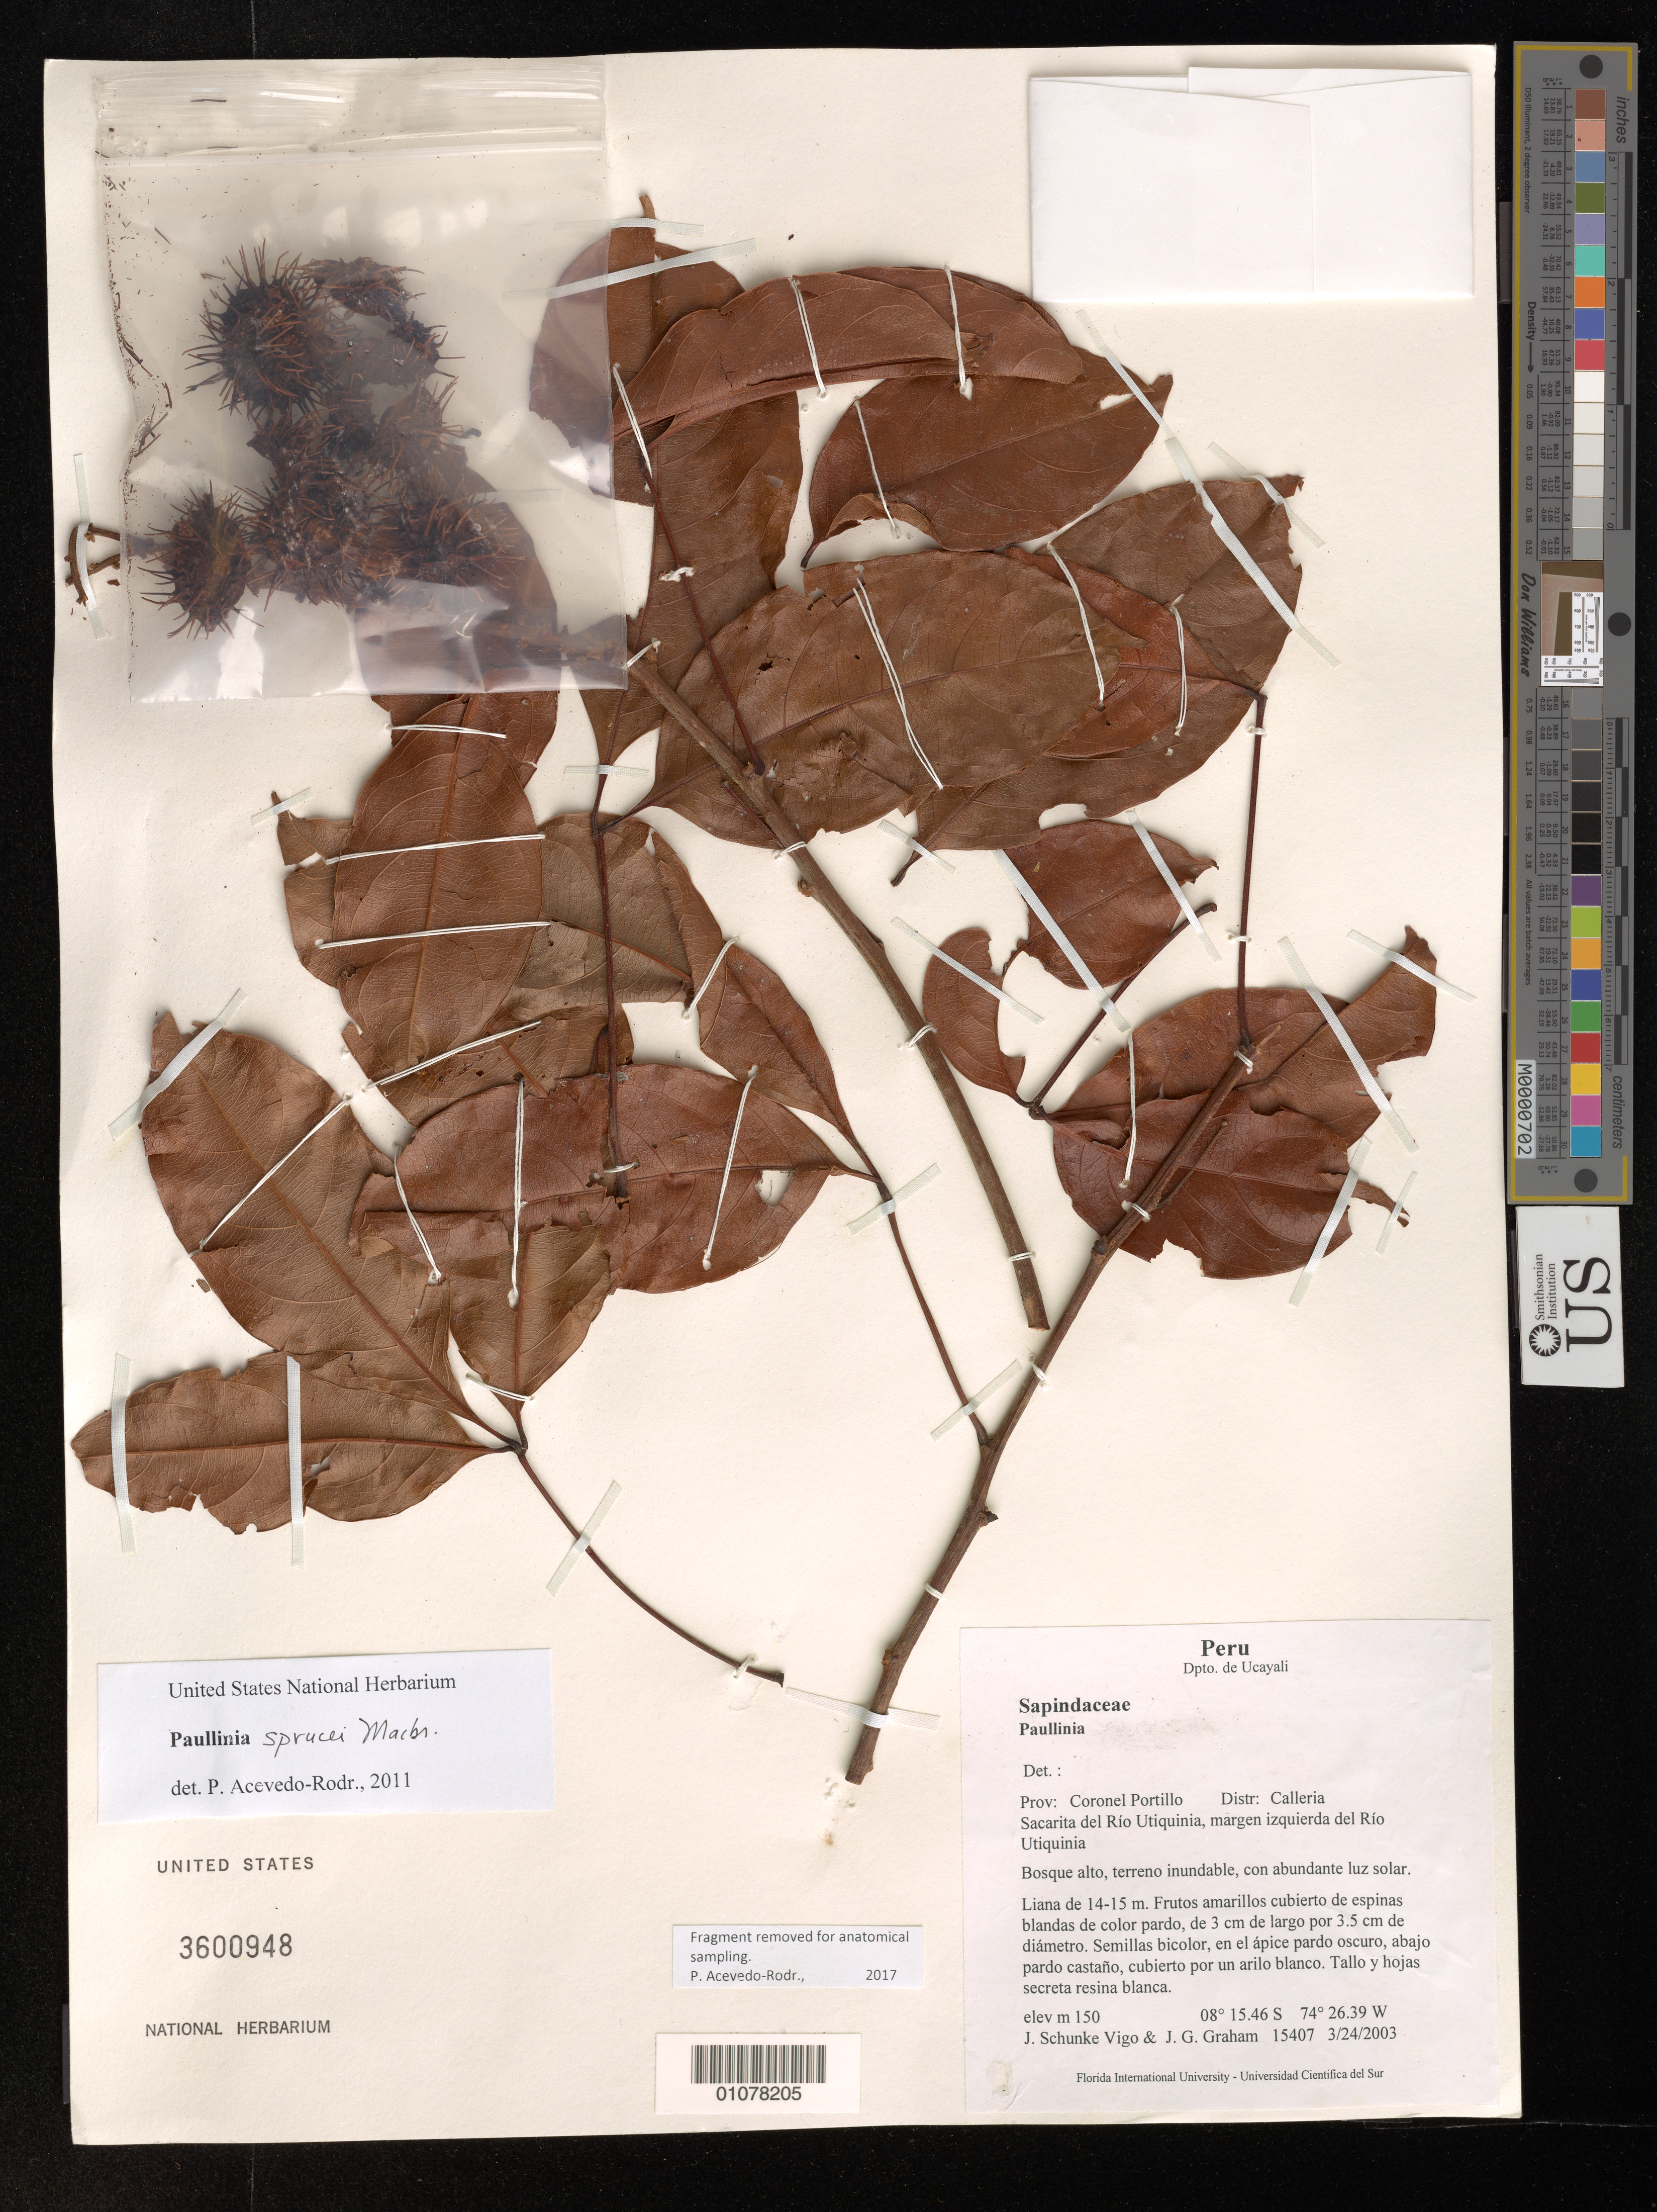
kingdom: Plantae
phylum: Tracheophyta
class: Magnoliopsida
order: Sapindales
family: Sapindaceae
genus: Paullinia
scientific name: Paullinia sprucei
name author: J.F. Macbr.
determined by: Acevedo-Rodríguez, P., (BOT), Smithsonian Institution - National Museum of Natural History (UNITED STATES)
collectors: J. Schunke Vigo & J. Graham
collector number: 15407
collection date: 2003-03-24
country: Peru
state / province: Ucayali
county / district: Coronel Portillo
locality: Sacarita del Río Utiquinia, margen izquierda del Río Utiquinia.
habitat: Bosque alto, terreno inundable, con abundante luz solar.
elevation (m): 150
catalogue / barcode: US 3600948